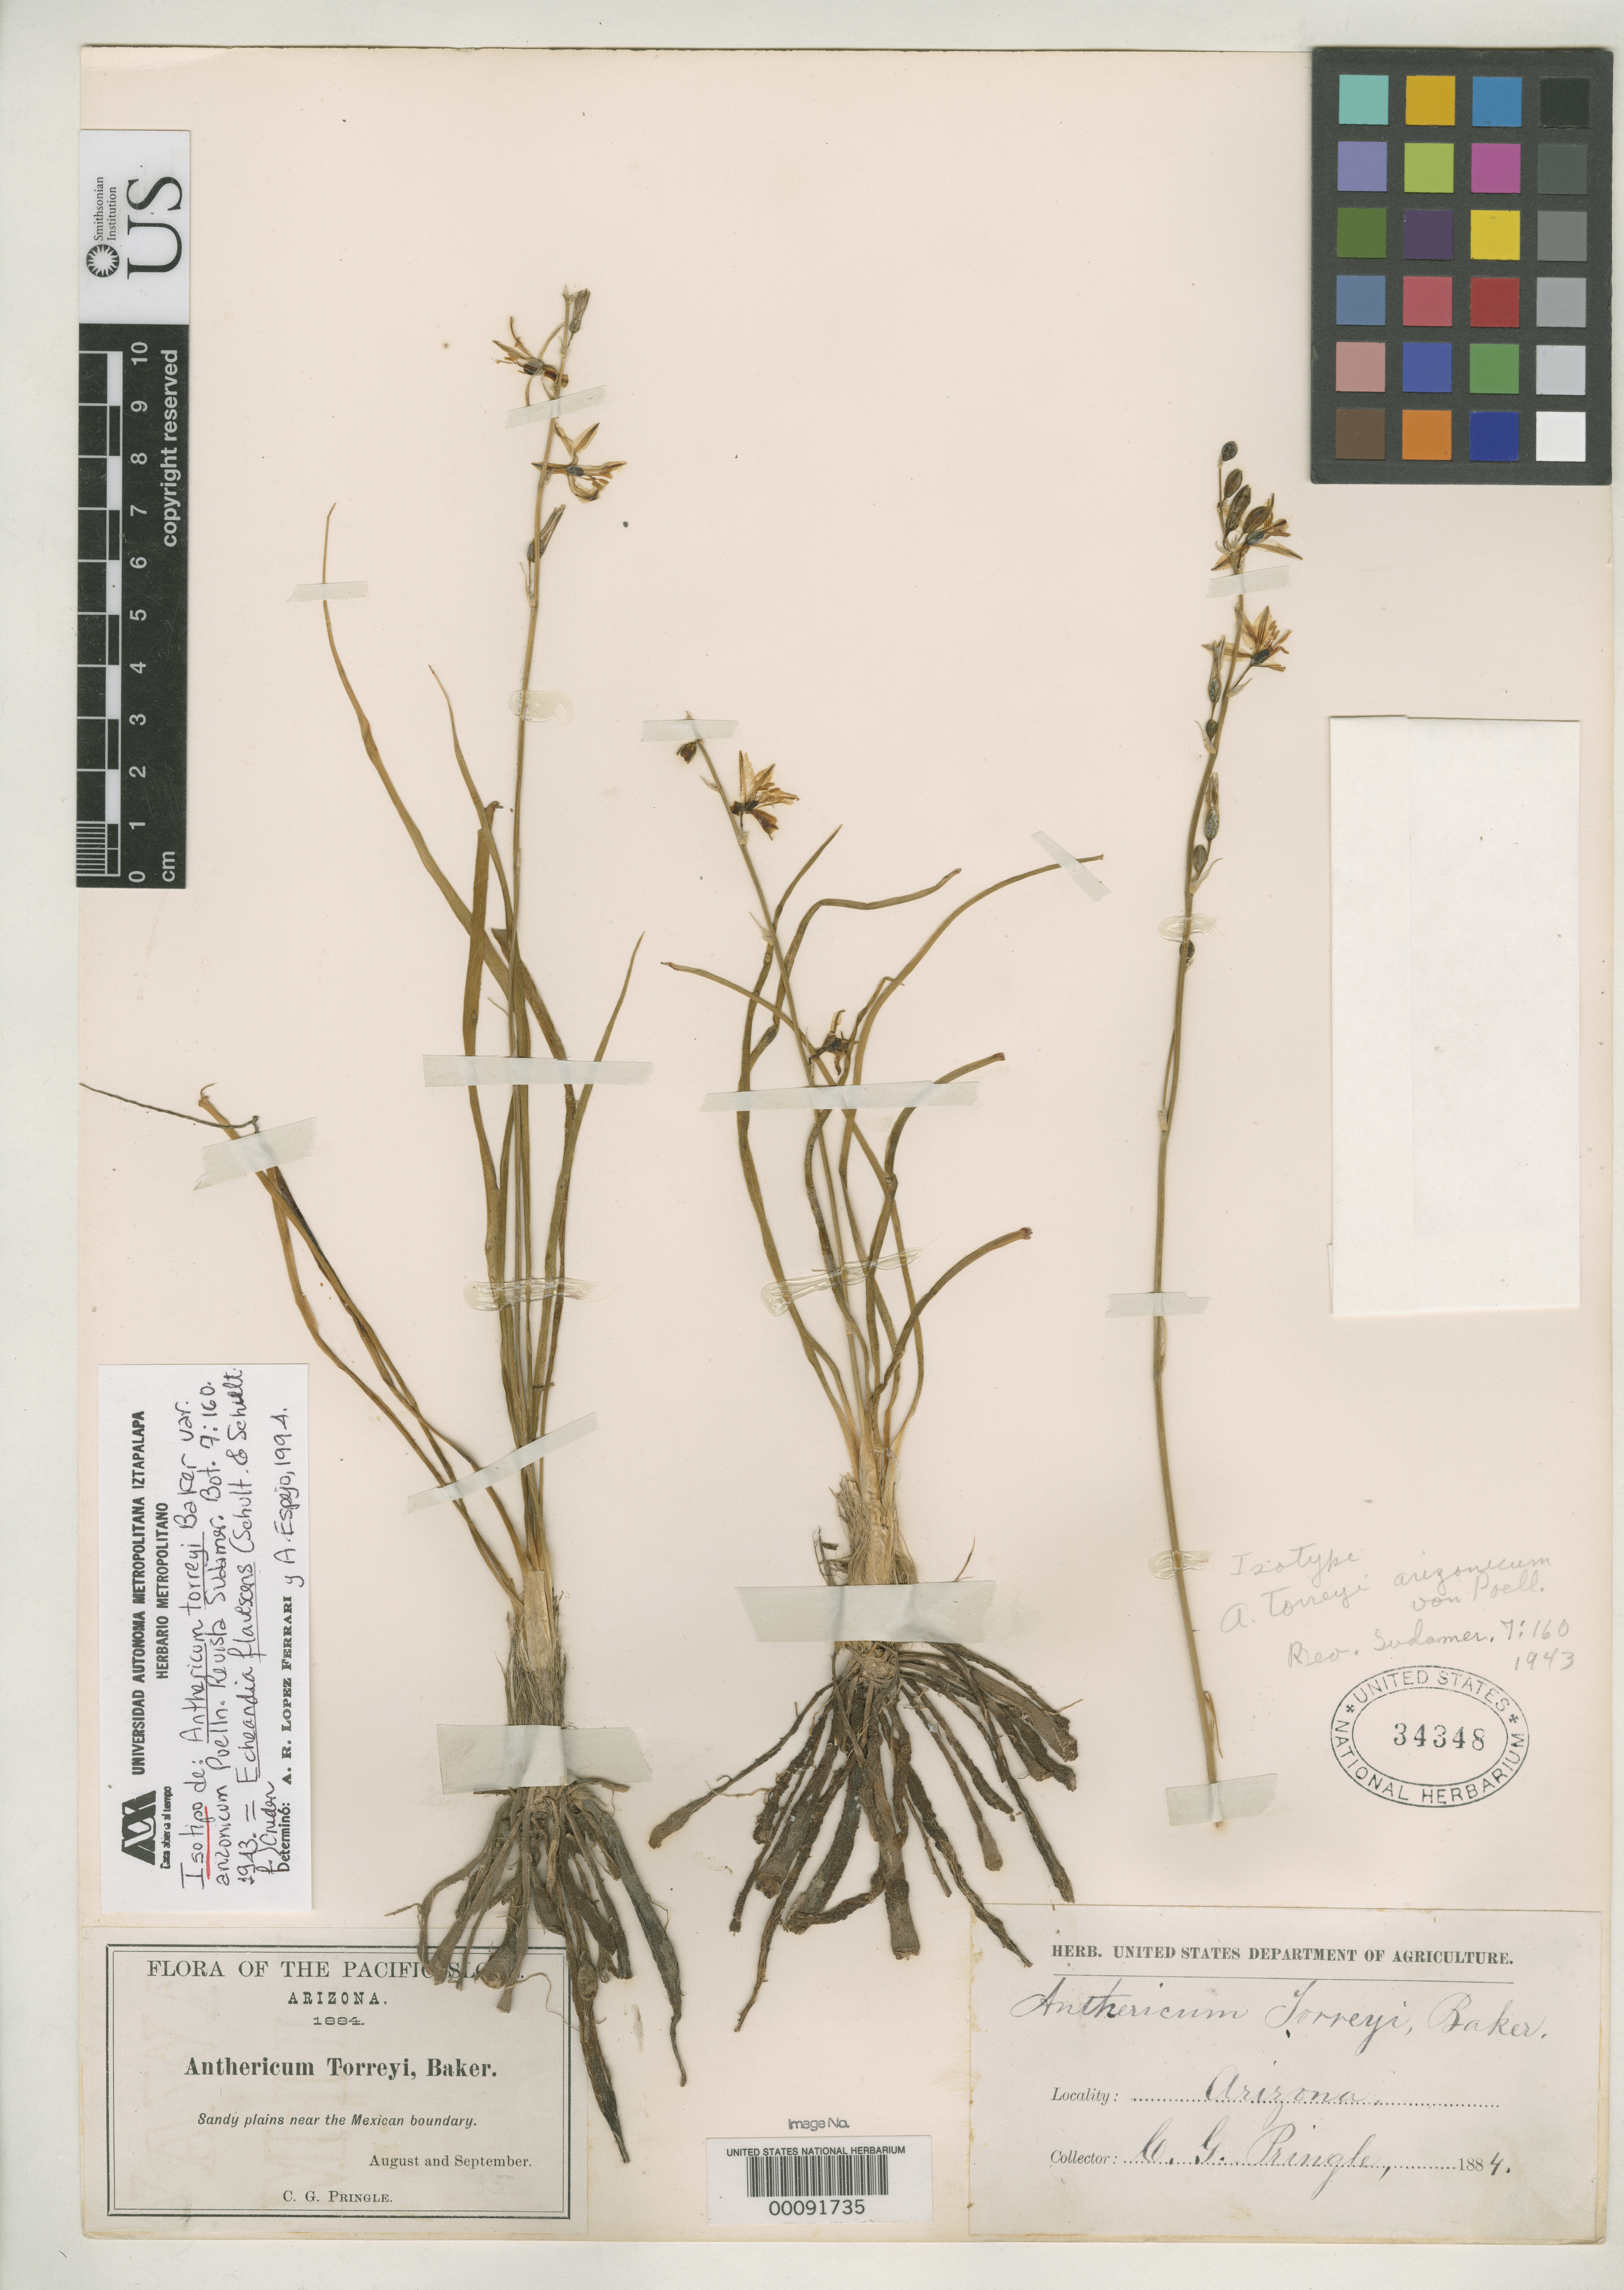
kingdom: Plantae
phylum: Tracheophyta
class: Liliopsida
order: Asparagales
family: Asparagaceae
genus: Anthericum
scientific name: Anthericum torreyi var. arizonicum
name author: Poelln.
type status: Isotype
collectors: C. G. Pringle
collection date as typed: Aug 1884 to -- Sep 1884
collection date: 1884-08/1884-09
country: United States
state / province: Arizona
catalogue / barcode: US 34348